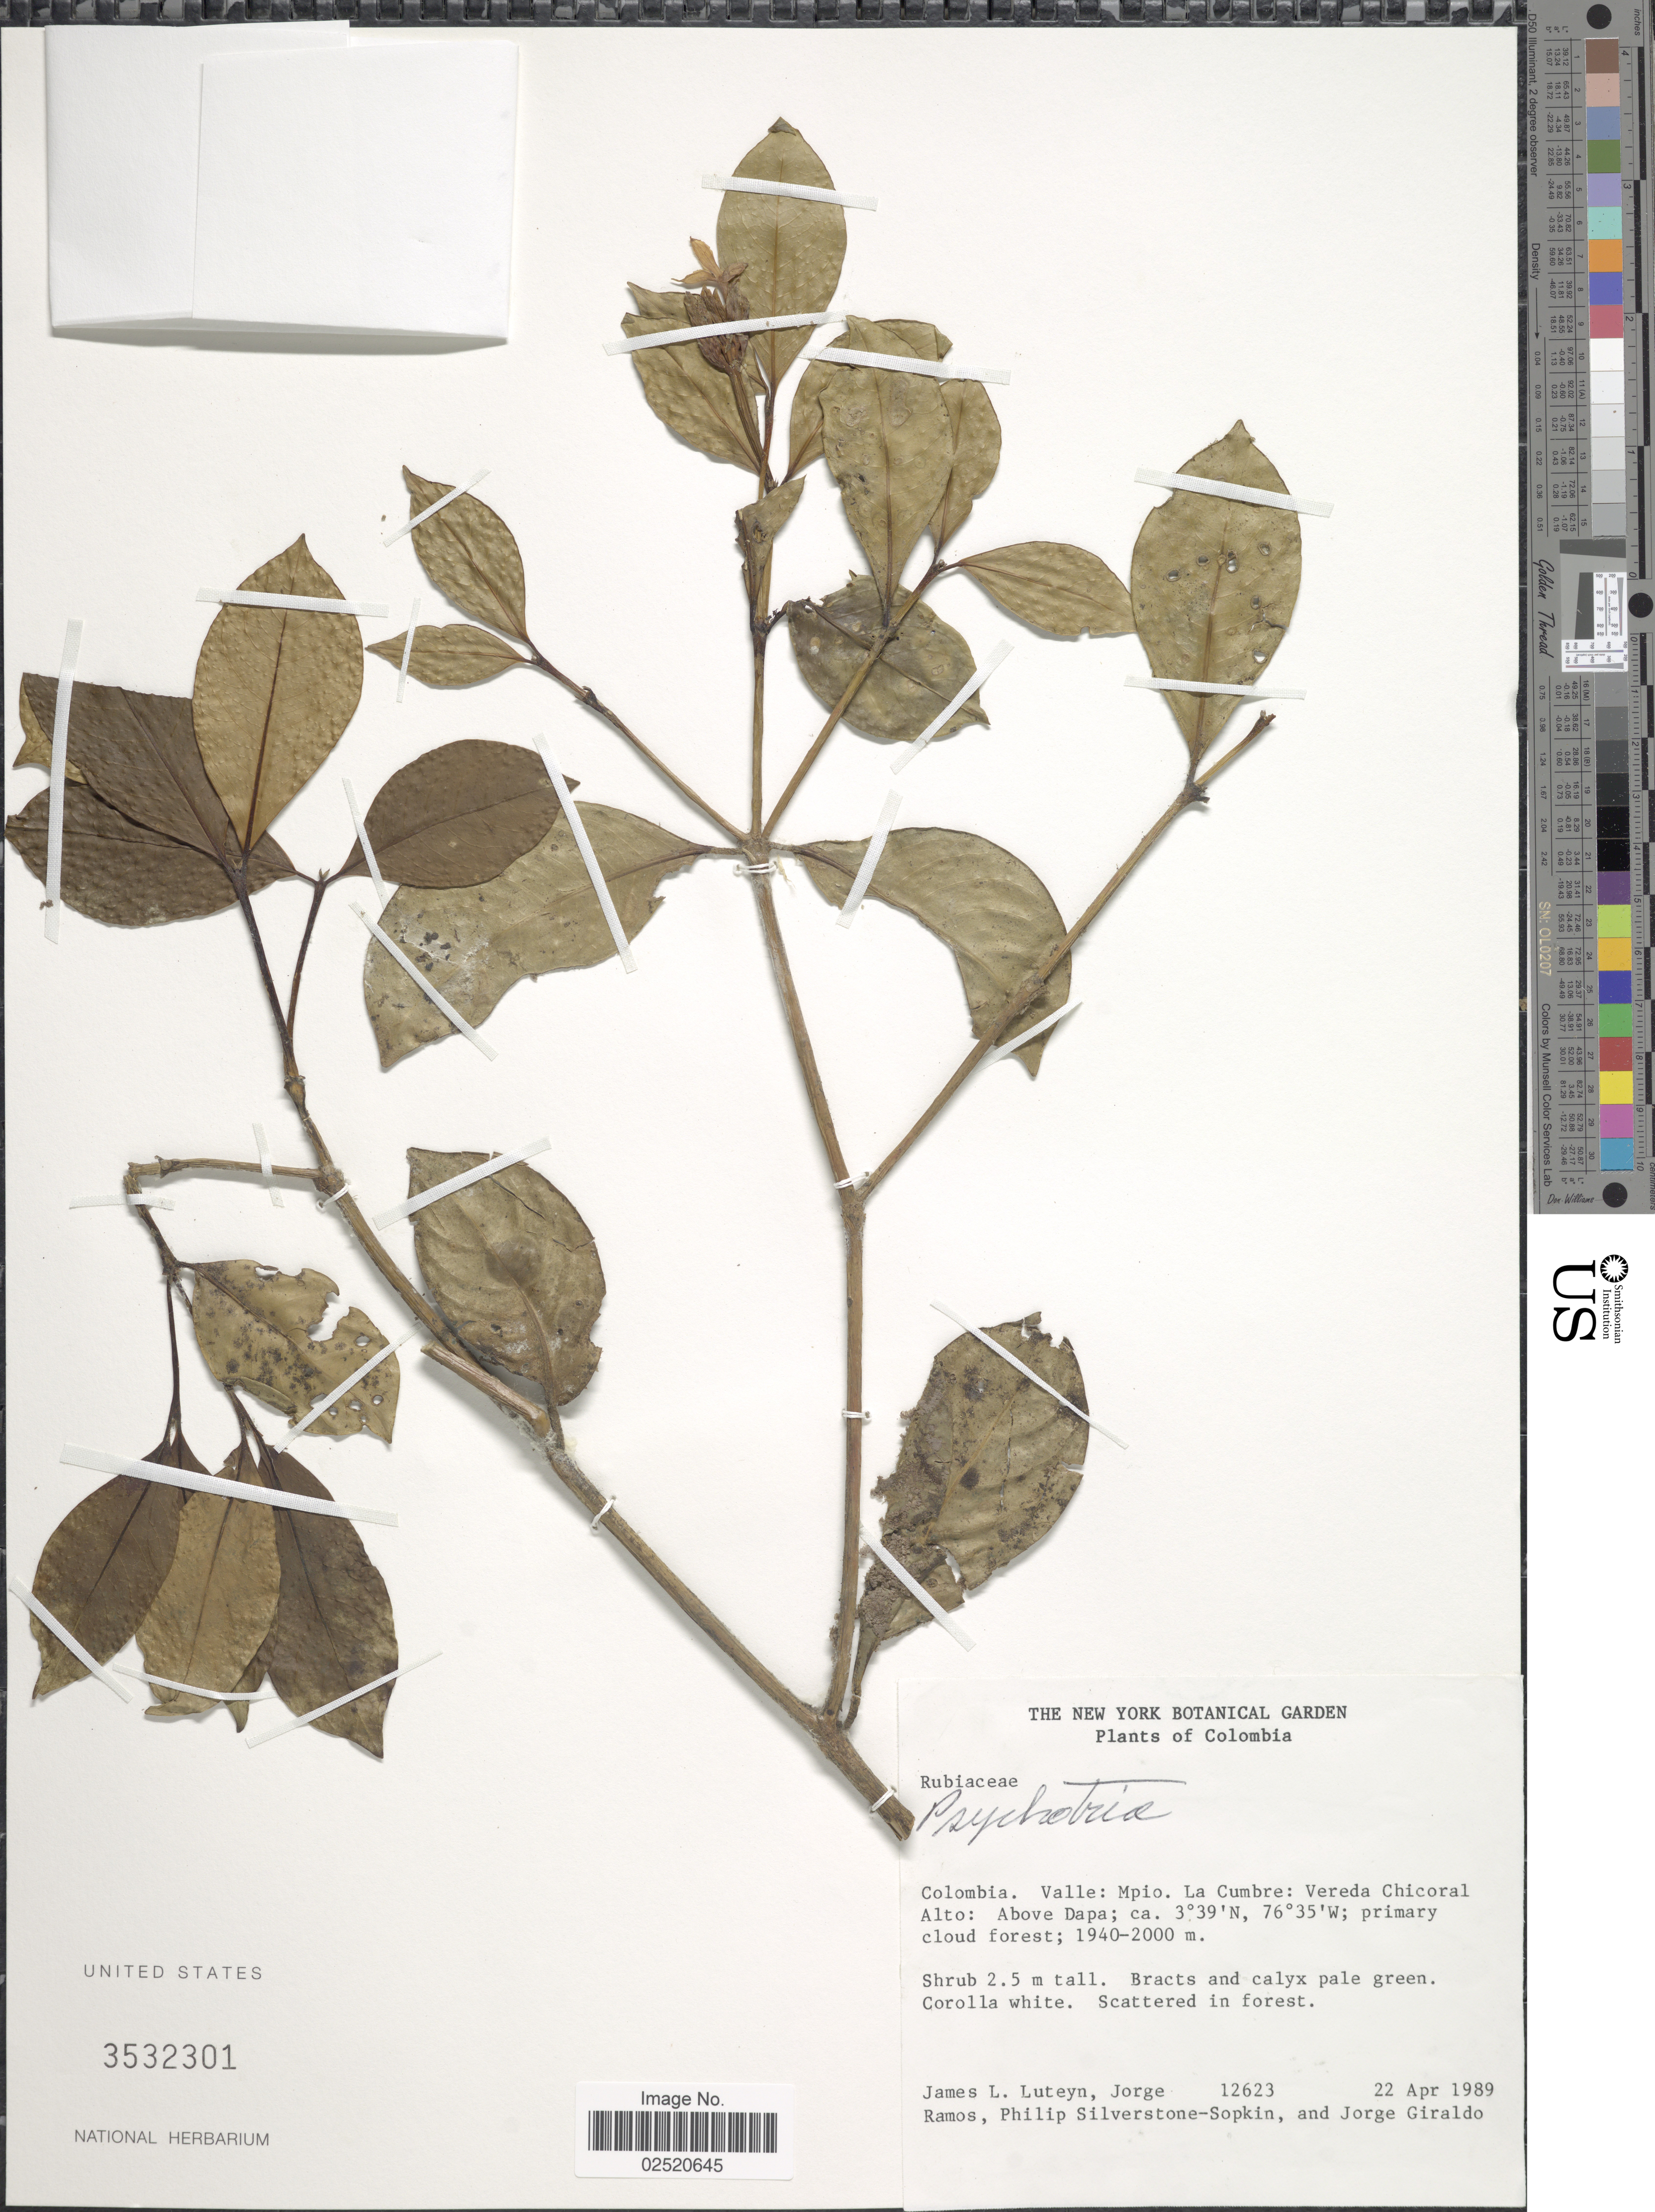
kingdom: Plantae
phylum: Tracheophyta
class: Magnoliopsida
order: Gentianales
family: Rubiaceae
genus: Psychotria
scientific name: Psychotria sp.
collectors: J. L. Luteyn, J. Ramos, P. A. Silverstone-Sopkin & J. Giraldo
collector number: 12623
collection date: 1989-04-22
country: Colombia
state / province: Valle del Cauca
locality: Valle: Mpio. La Cumbre: Vereda Chicoral Alto: Above Dapa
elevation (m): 1940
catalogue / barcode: US 3532301